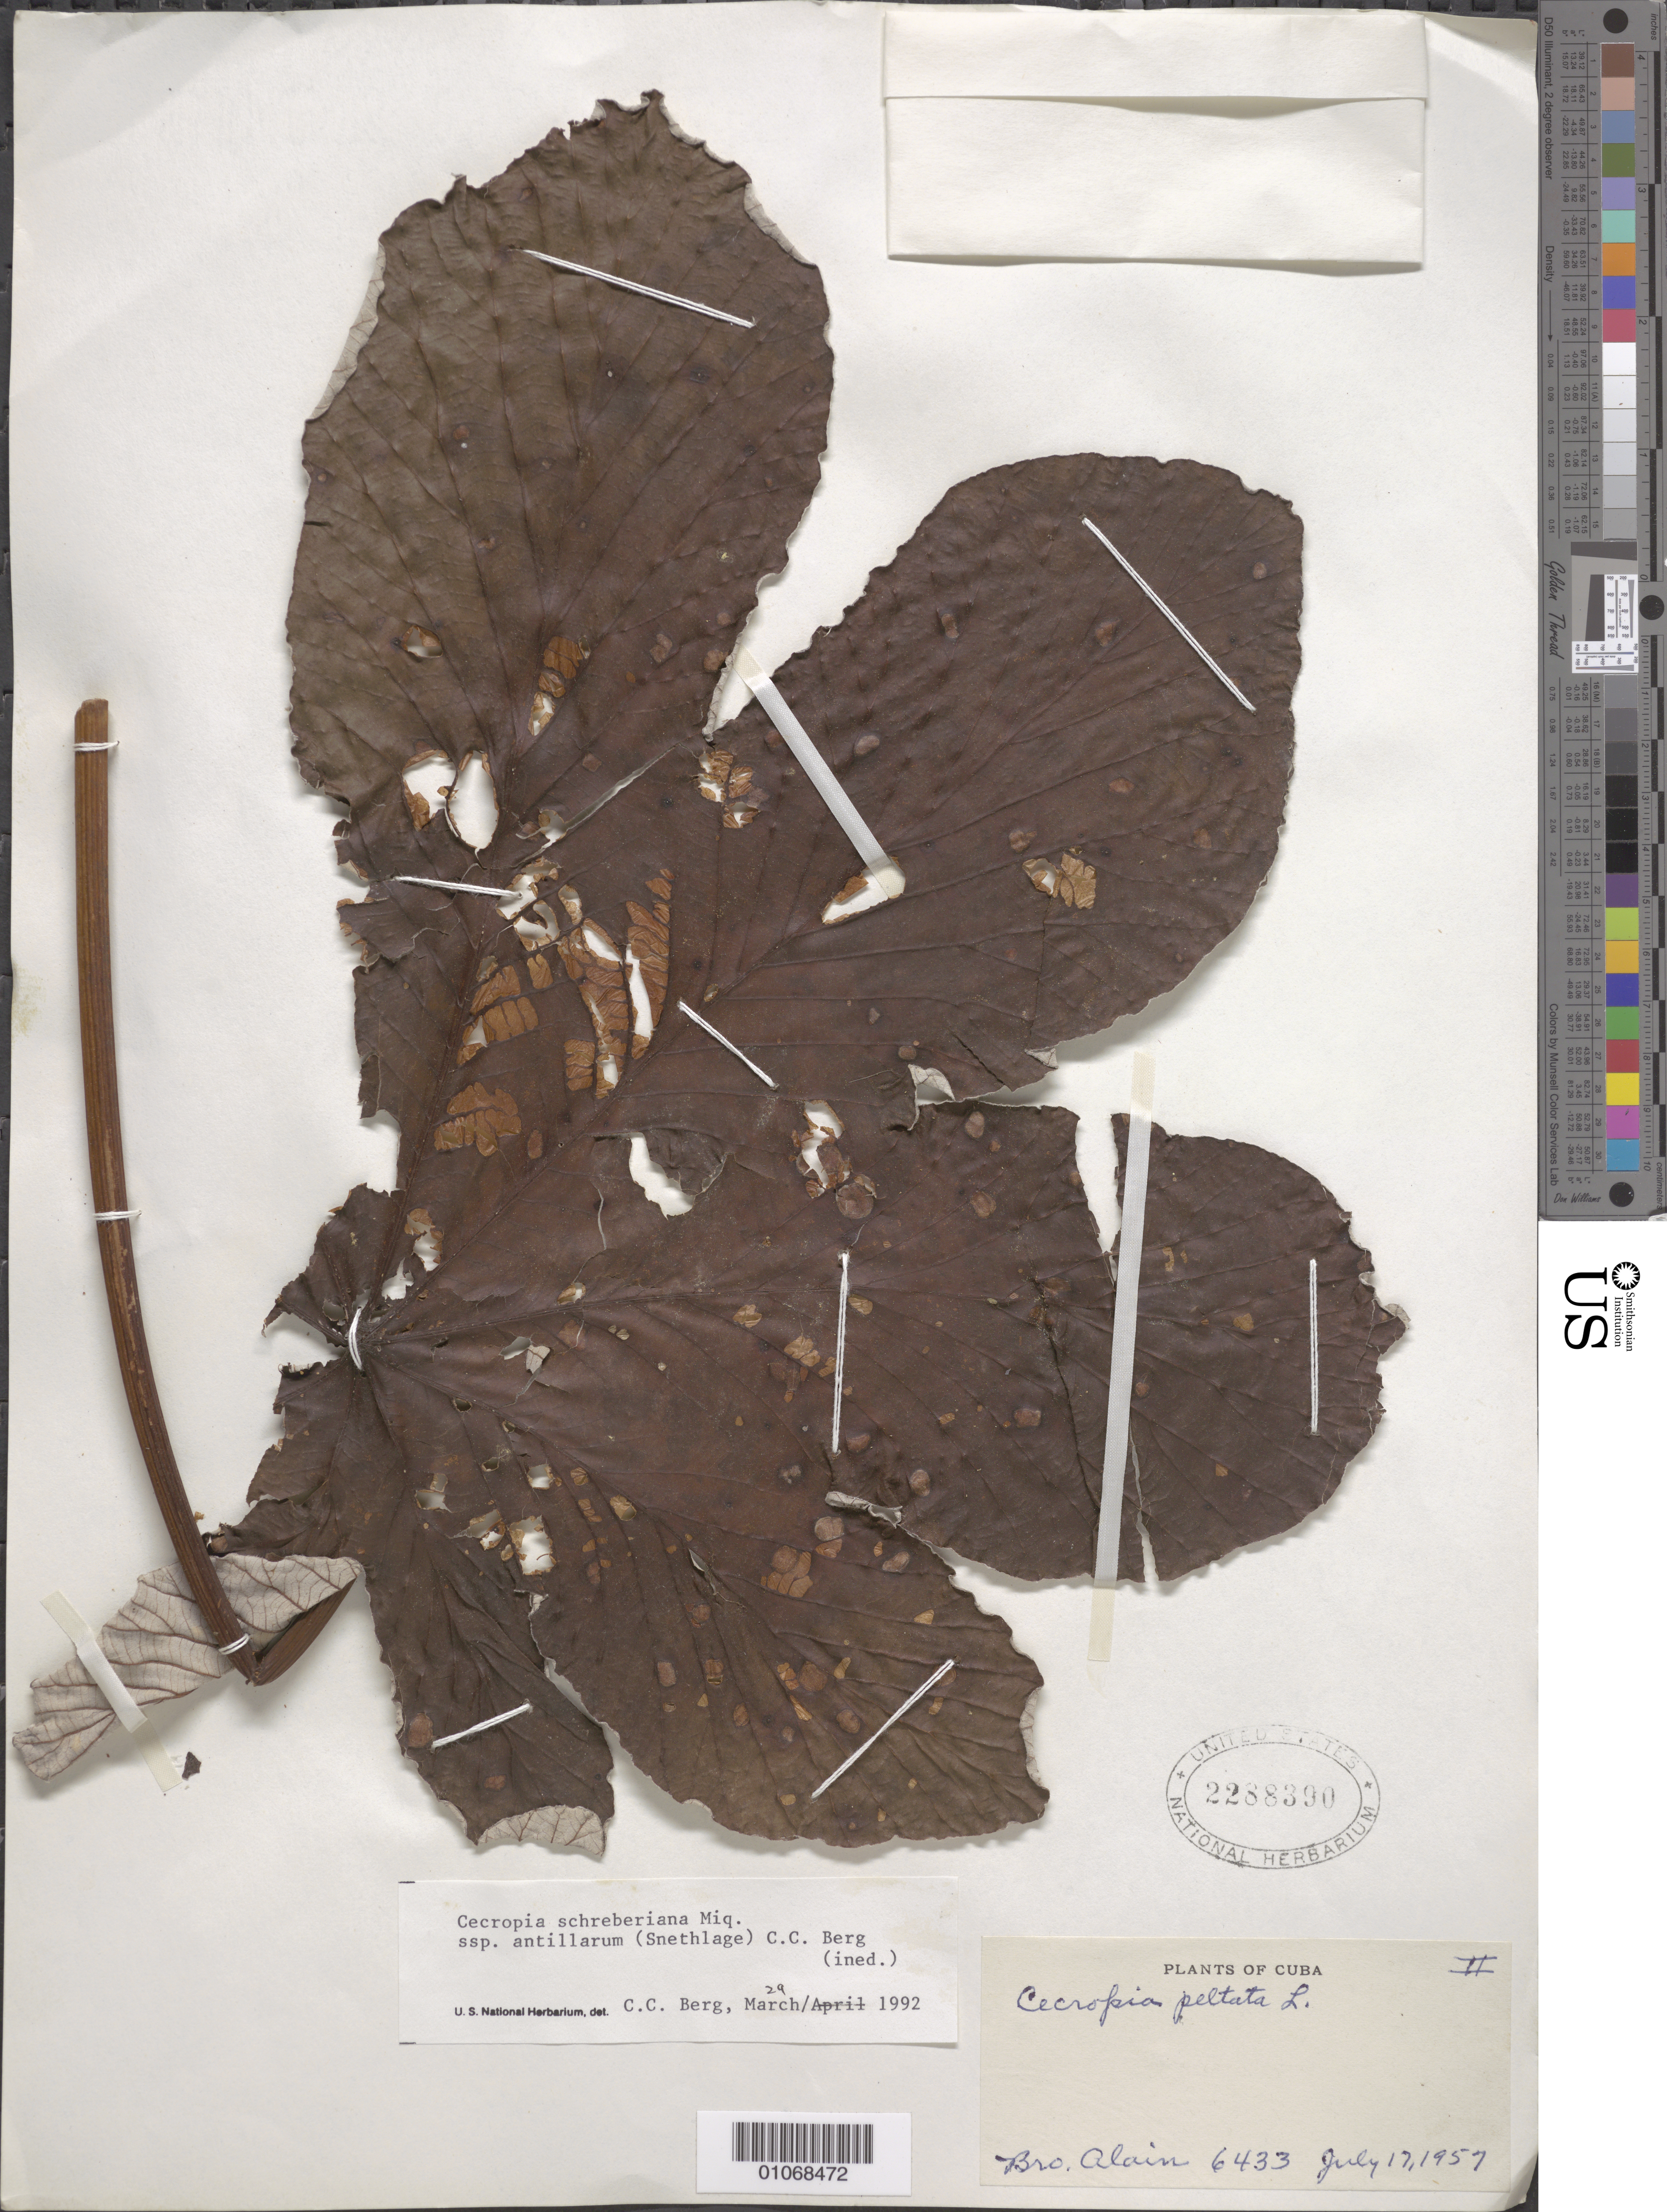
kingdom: Plantae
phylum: Tracheophyta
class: Magnoliopsida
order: Rosales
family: Urticaceae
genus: Cecropia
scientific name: Cecropia schreberiana subsp. antillarum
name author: (Snethl.) C.C. Berg & P. Franco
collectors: A. H. Liogier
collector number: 6433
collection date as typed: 17 Jul 1957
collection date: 1957-07-17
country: Cuba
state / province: Las Villas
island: Cuba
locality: Las Villas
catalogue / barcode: US 2288390